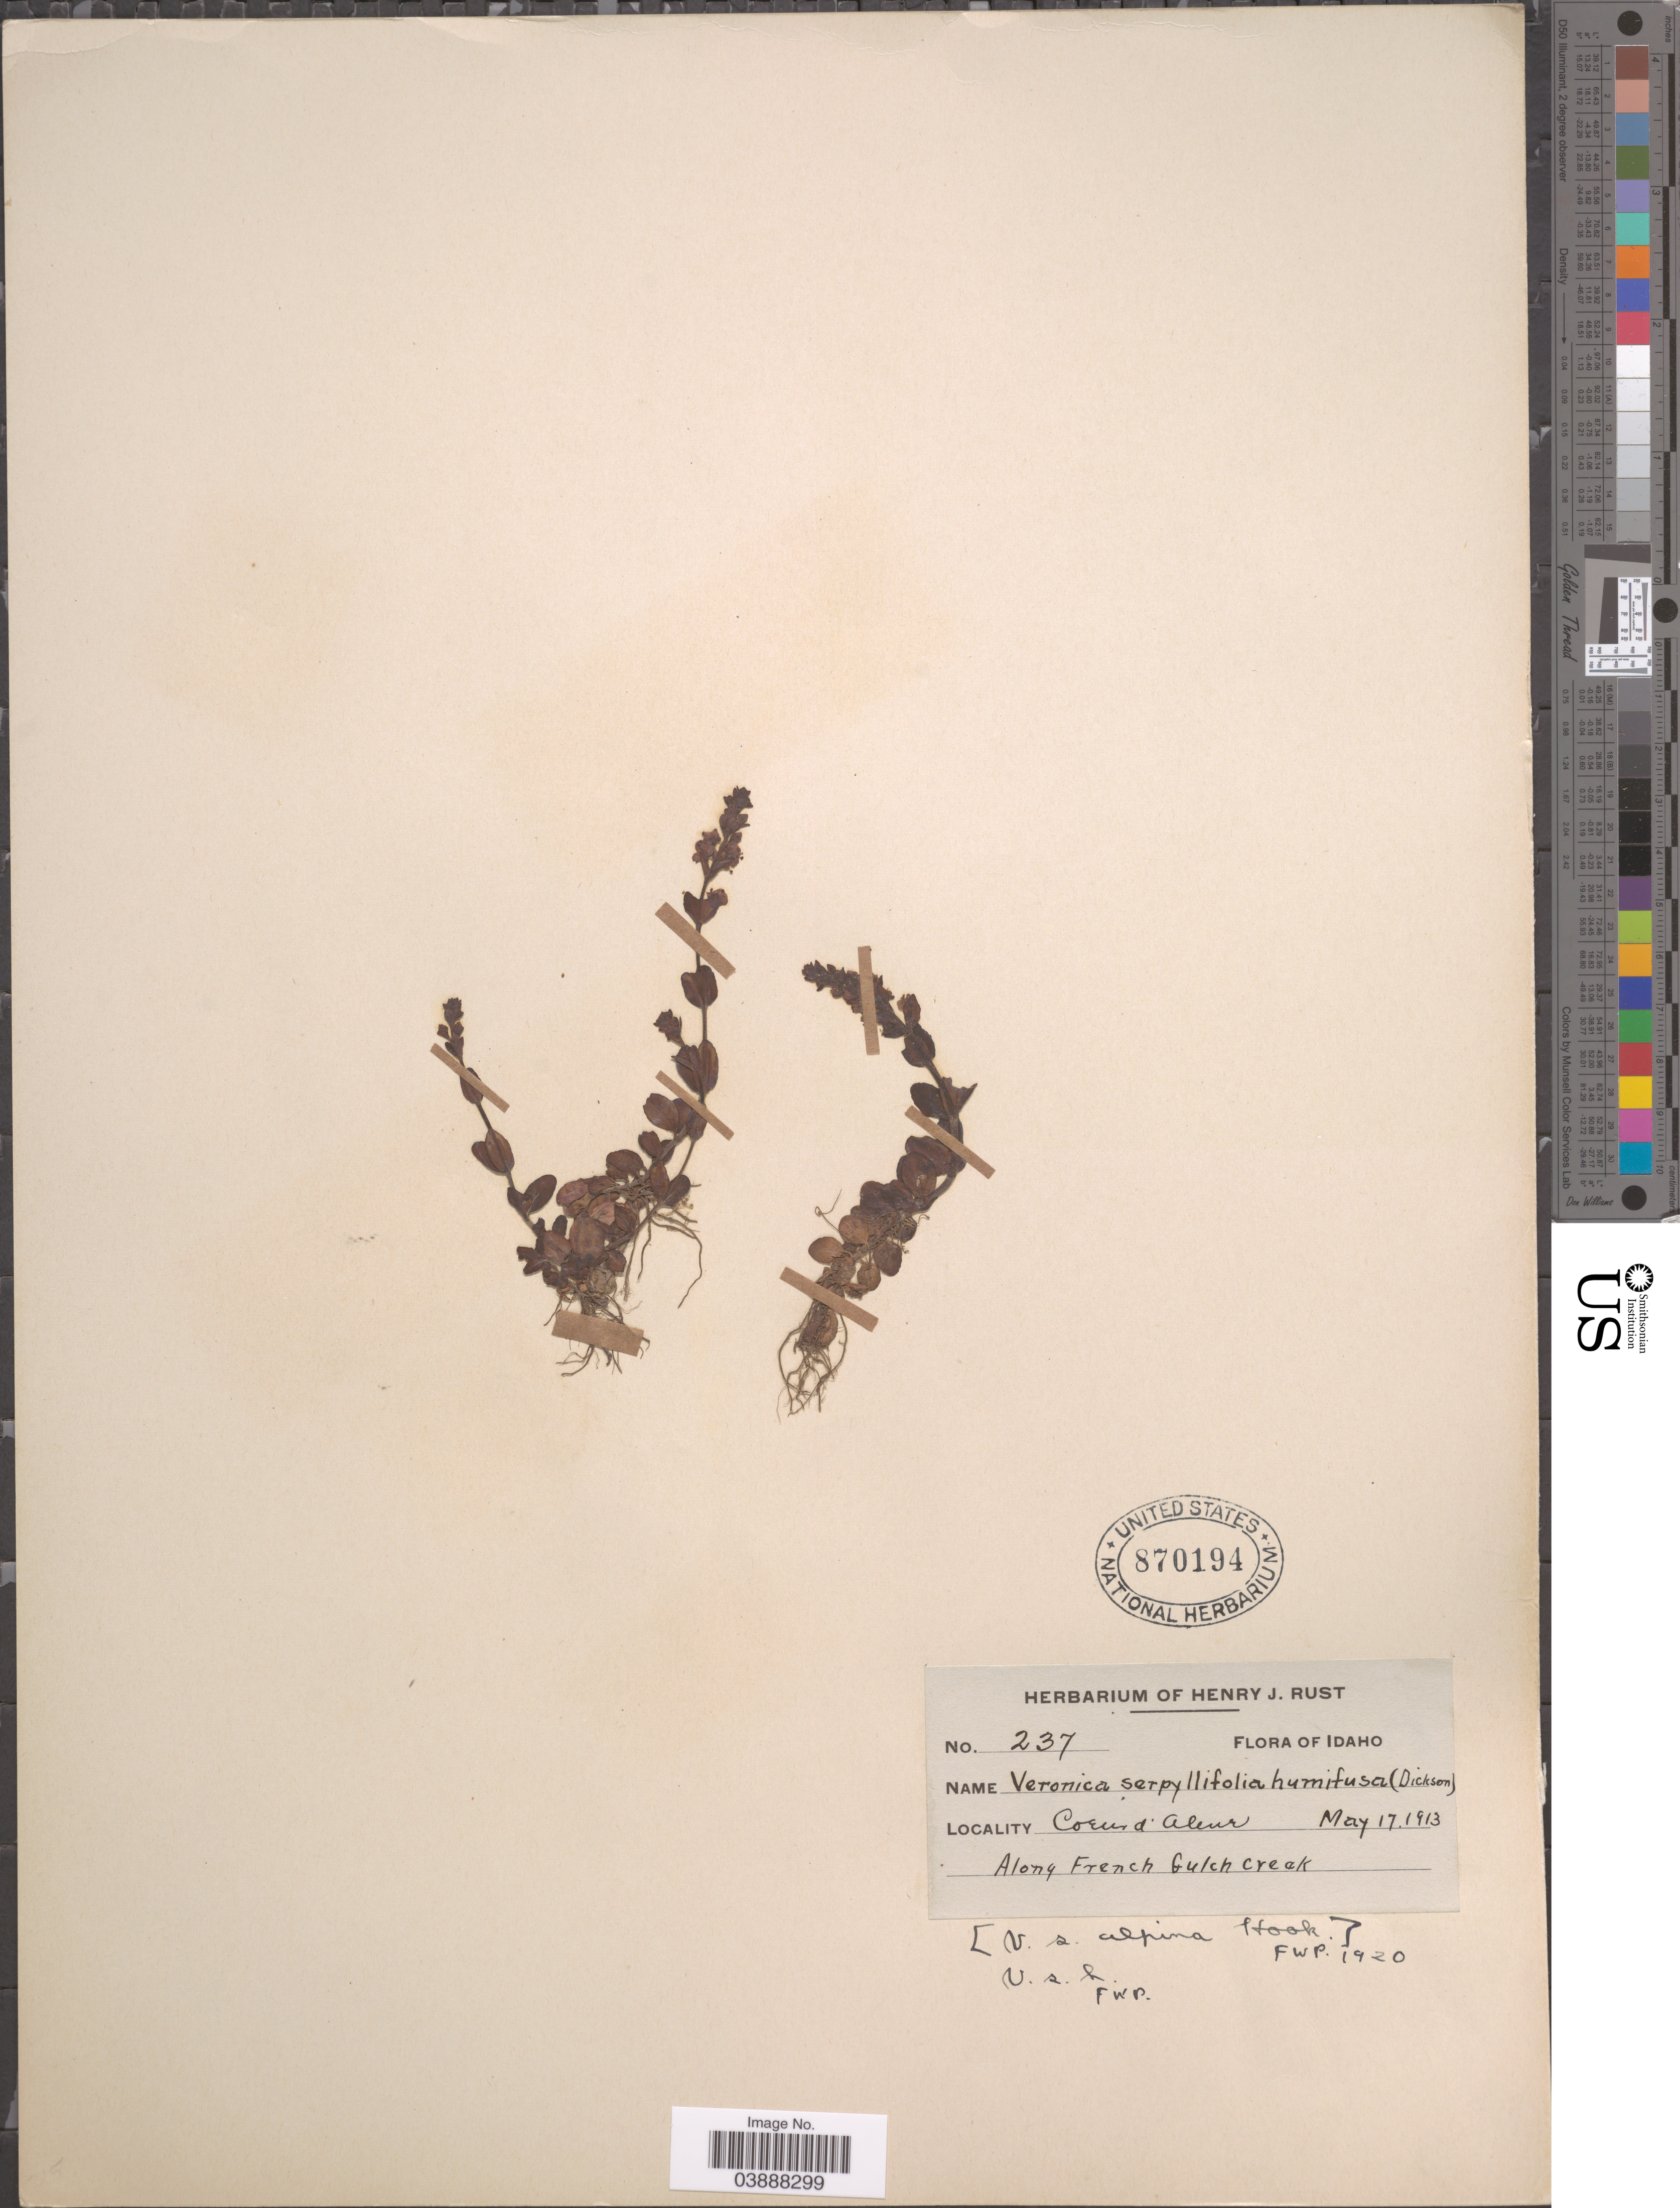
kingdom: Plantae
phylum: Tracheophyta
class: Magnoliopsida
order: Lamiales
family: Plantaginaceae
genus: Veronica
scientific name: Veronica serpyllifolia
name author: L.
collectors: ex herb. Henry J. Rust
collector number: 237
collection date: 1913-05-17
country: United States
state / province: Idaho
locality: Coeur d'Alene. Along French Gulch Creek.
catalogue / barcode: US 870194